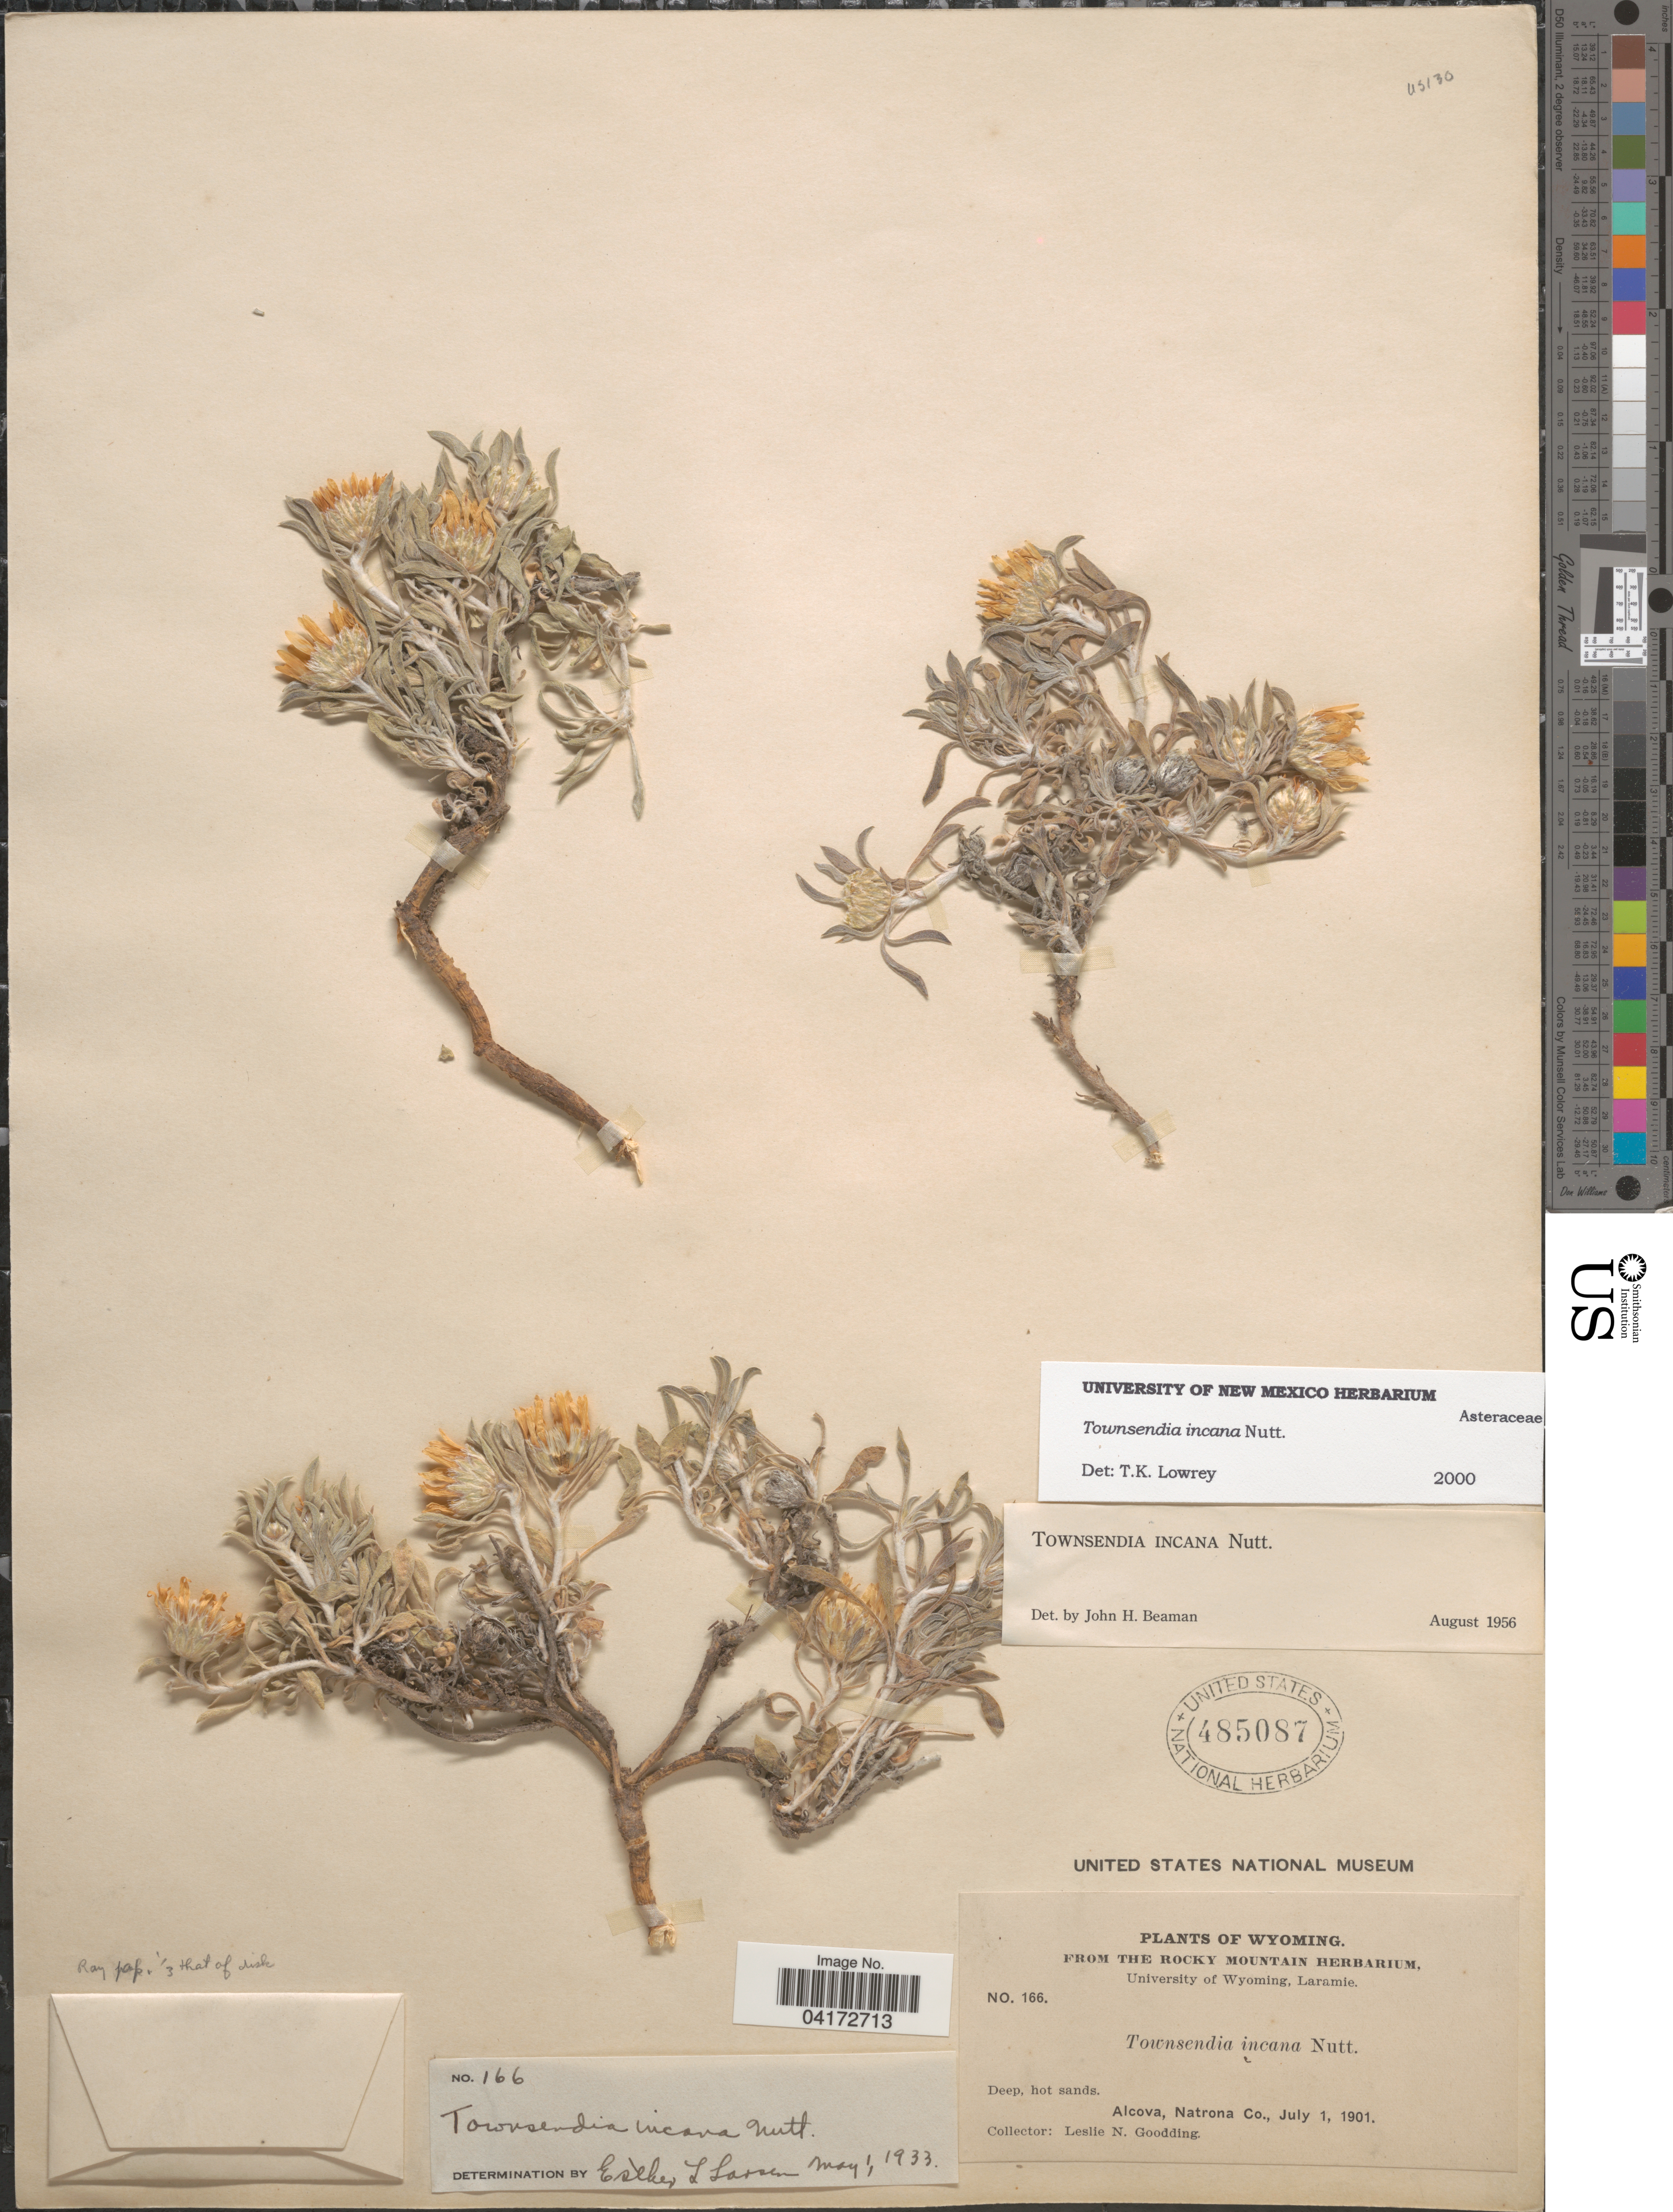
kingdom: Plantae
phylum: Tracheophyta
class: Magnoliopsida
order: Asterales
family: Asteraceae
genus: Townsendia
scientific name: Townsendia incana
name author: Nutt.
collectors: L. N. Goodding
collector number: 166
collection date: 1901-07-01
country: United States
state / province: Wyoming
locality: Alcova, Natrona Co.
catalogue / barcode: US 485087